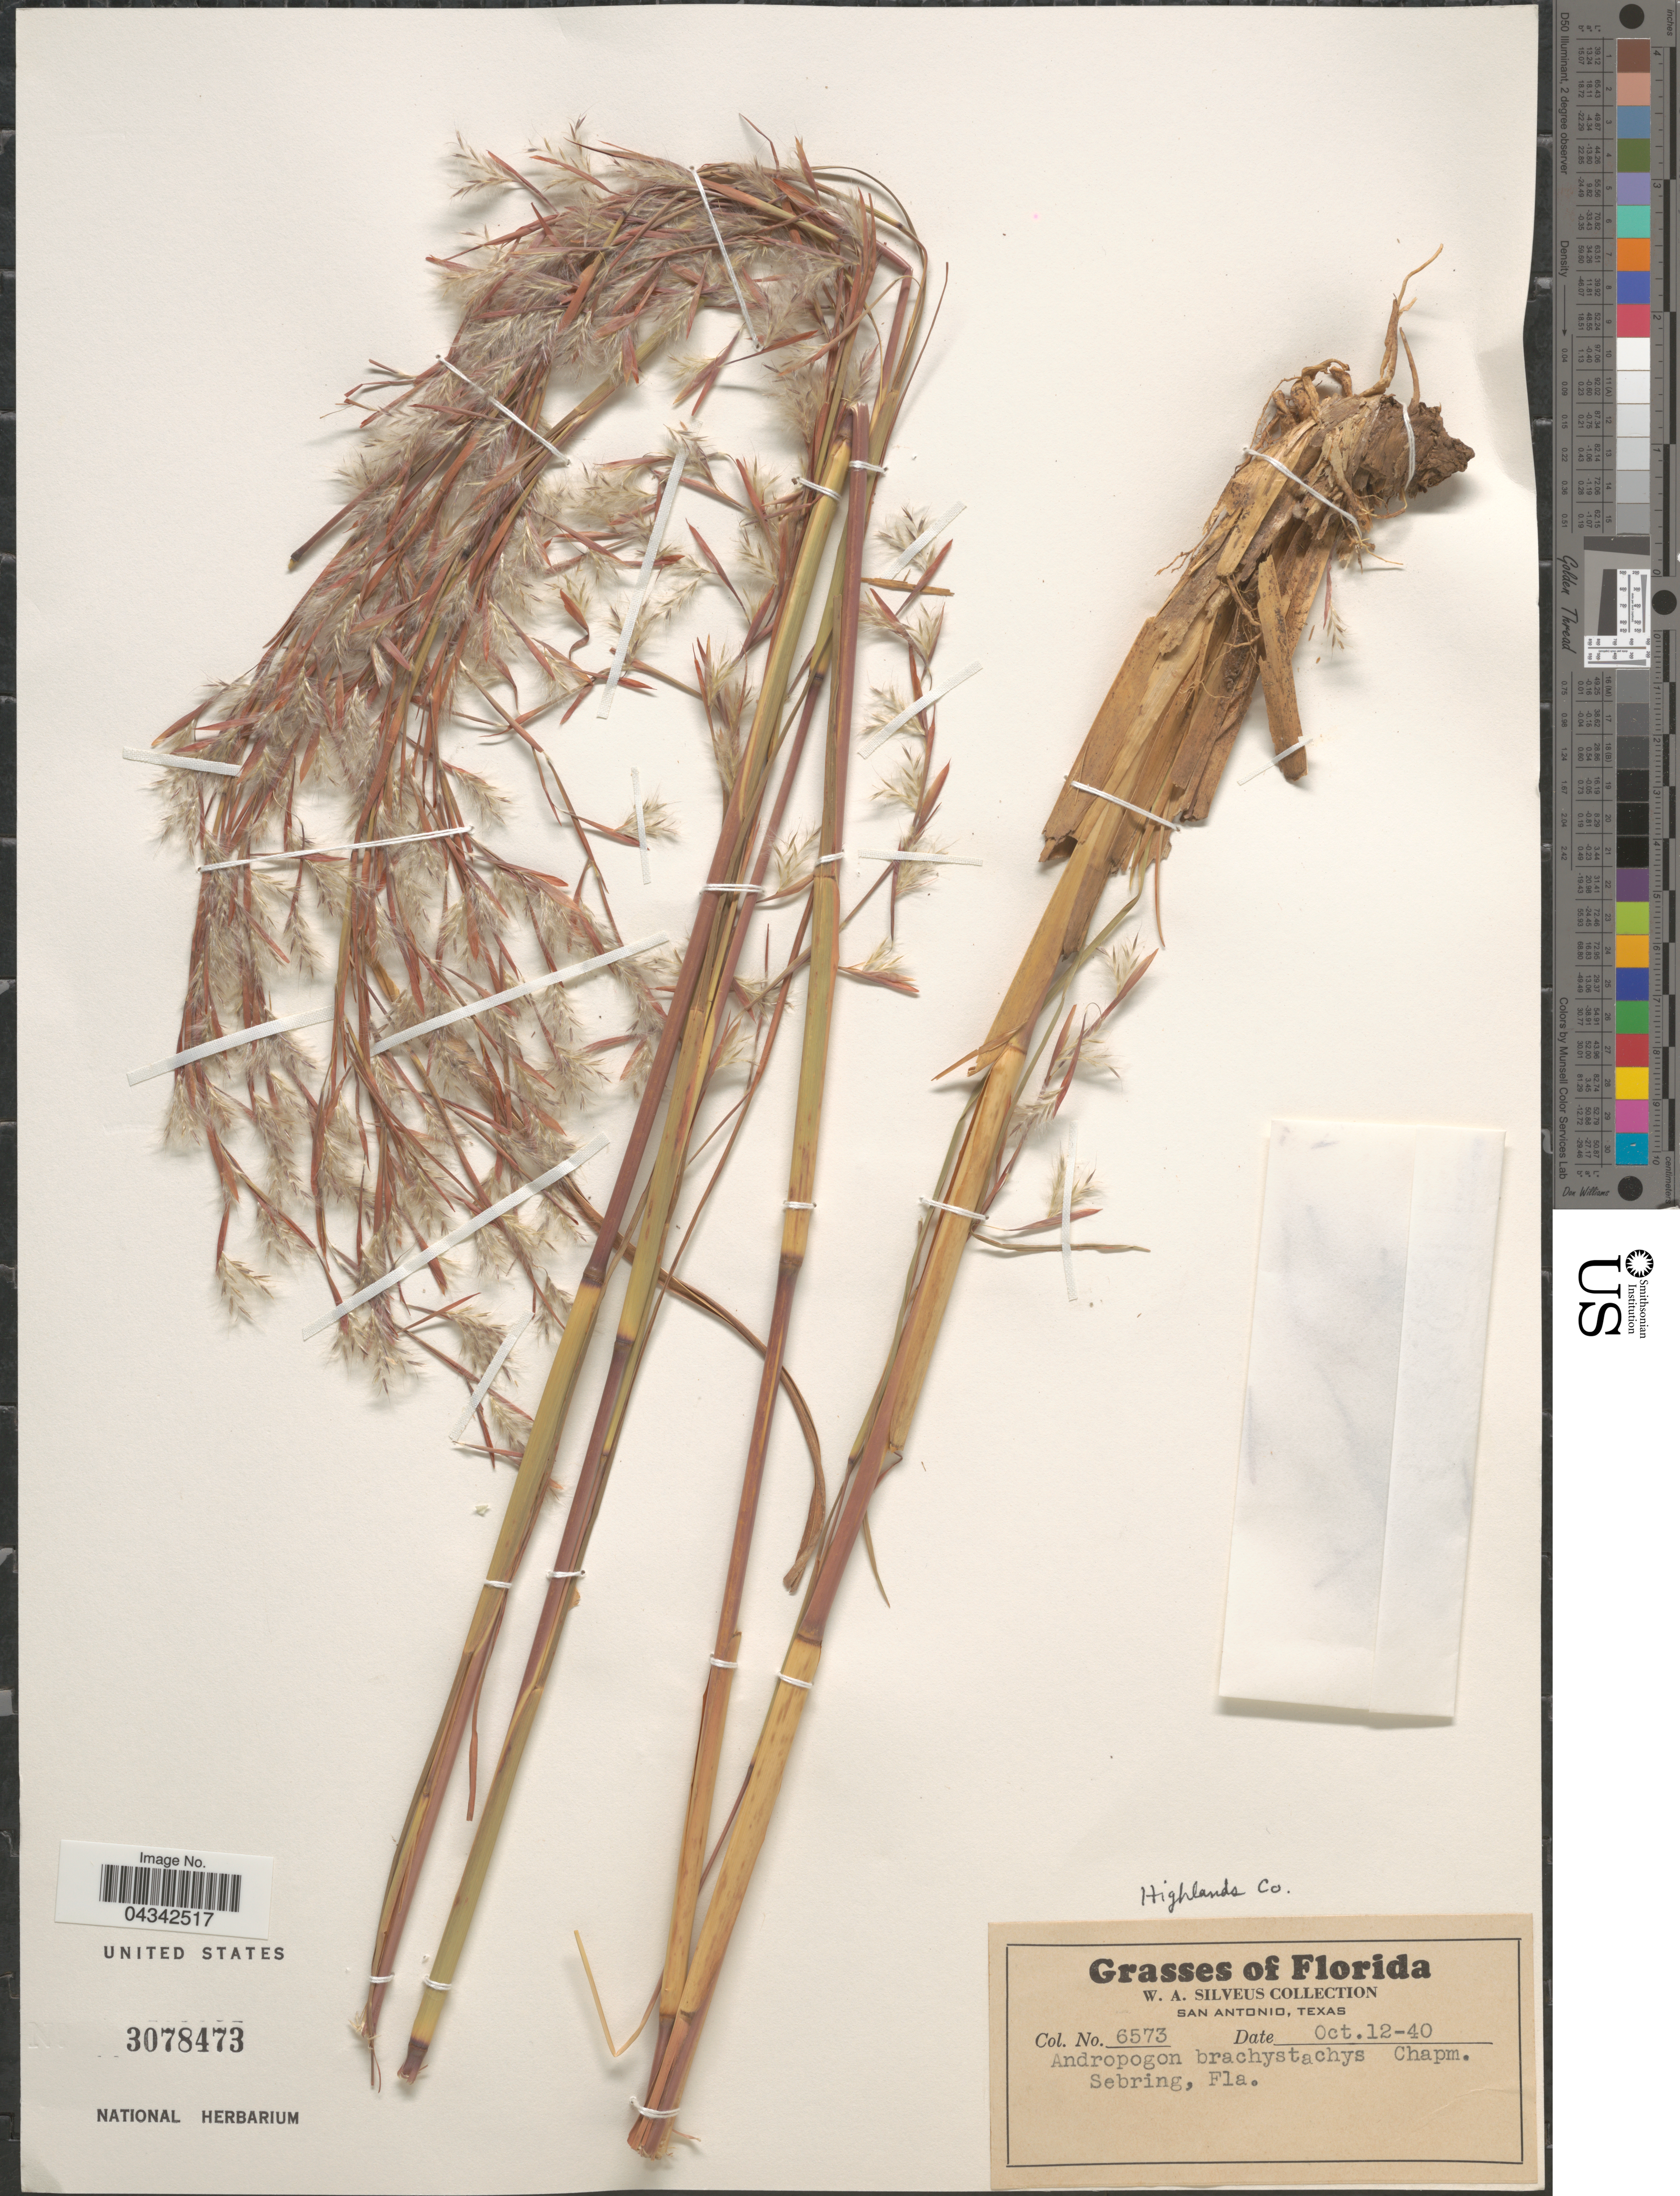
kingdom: Plantae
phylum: Tracheophyta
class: Liliopsida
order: Poales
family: Poaceae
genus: Andropogon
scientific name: Andropogon brachystachyus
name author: Chapm.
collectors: W. Silveus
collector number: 6573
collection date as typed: Transcribed d/m/y: 12/10/40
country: United States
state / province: Florida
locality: Highlands Co. Sebring.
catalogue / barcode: US 3078473